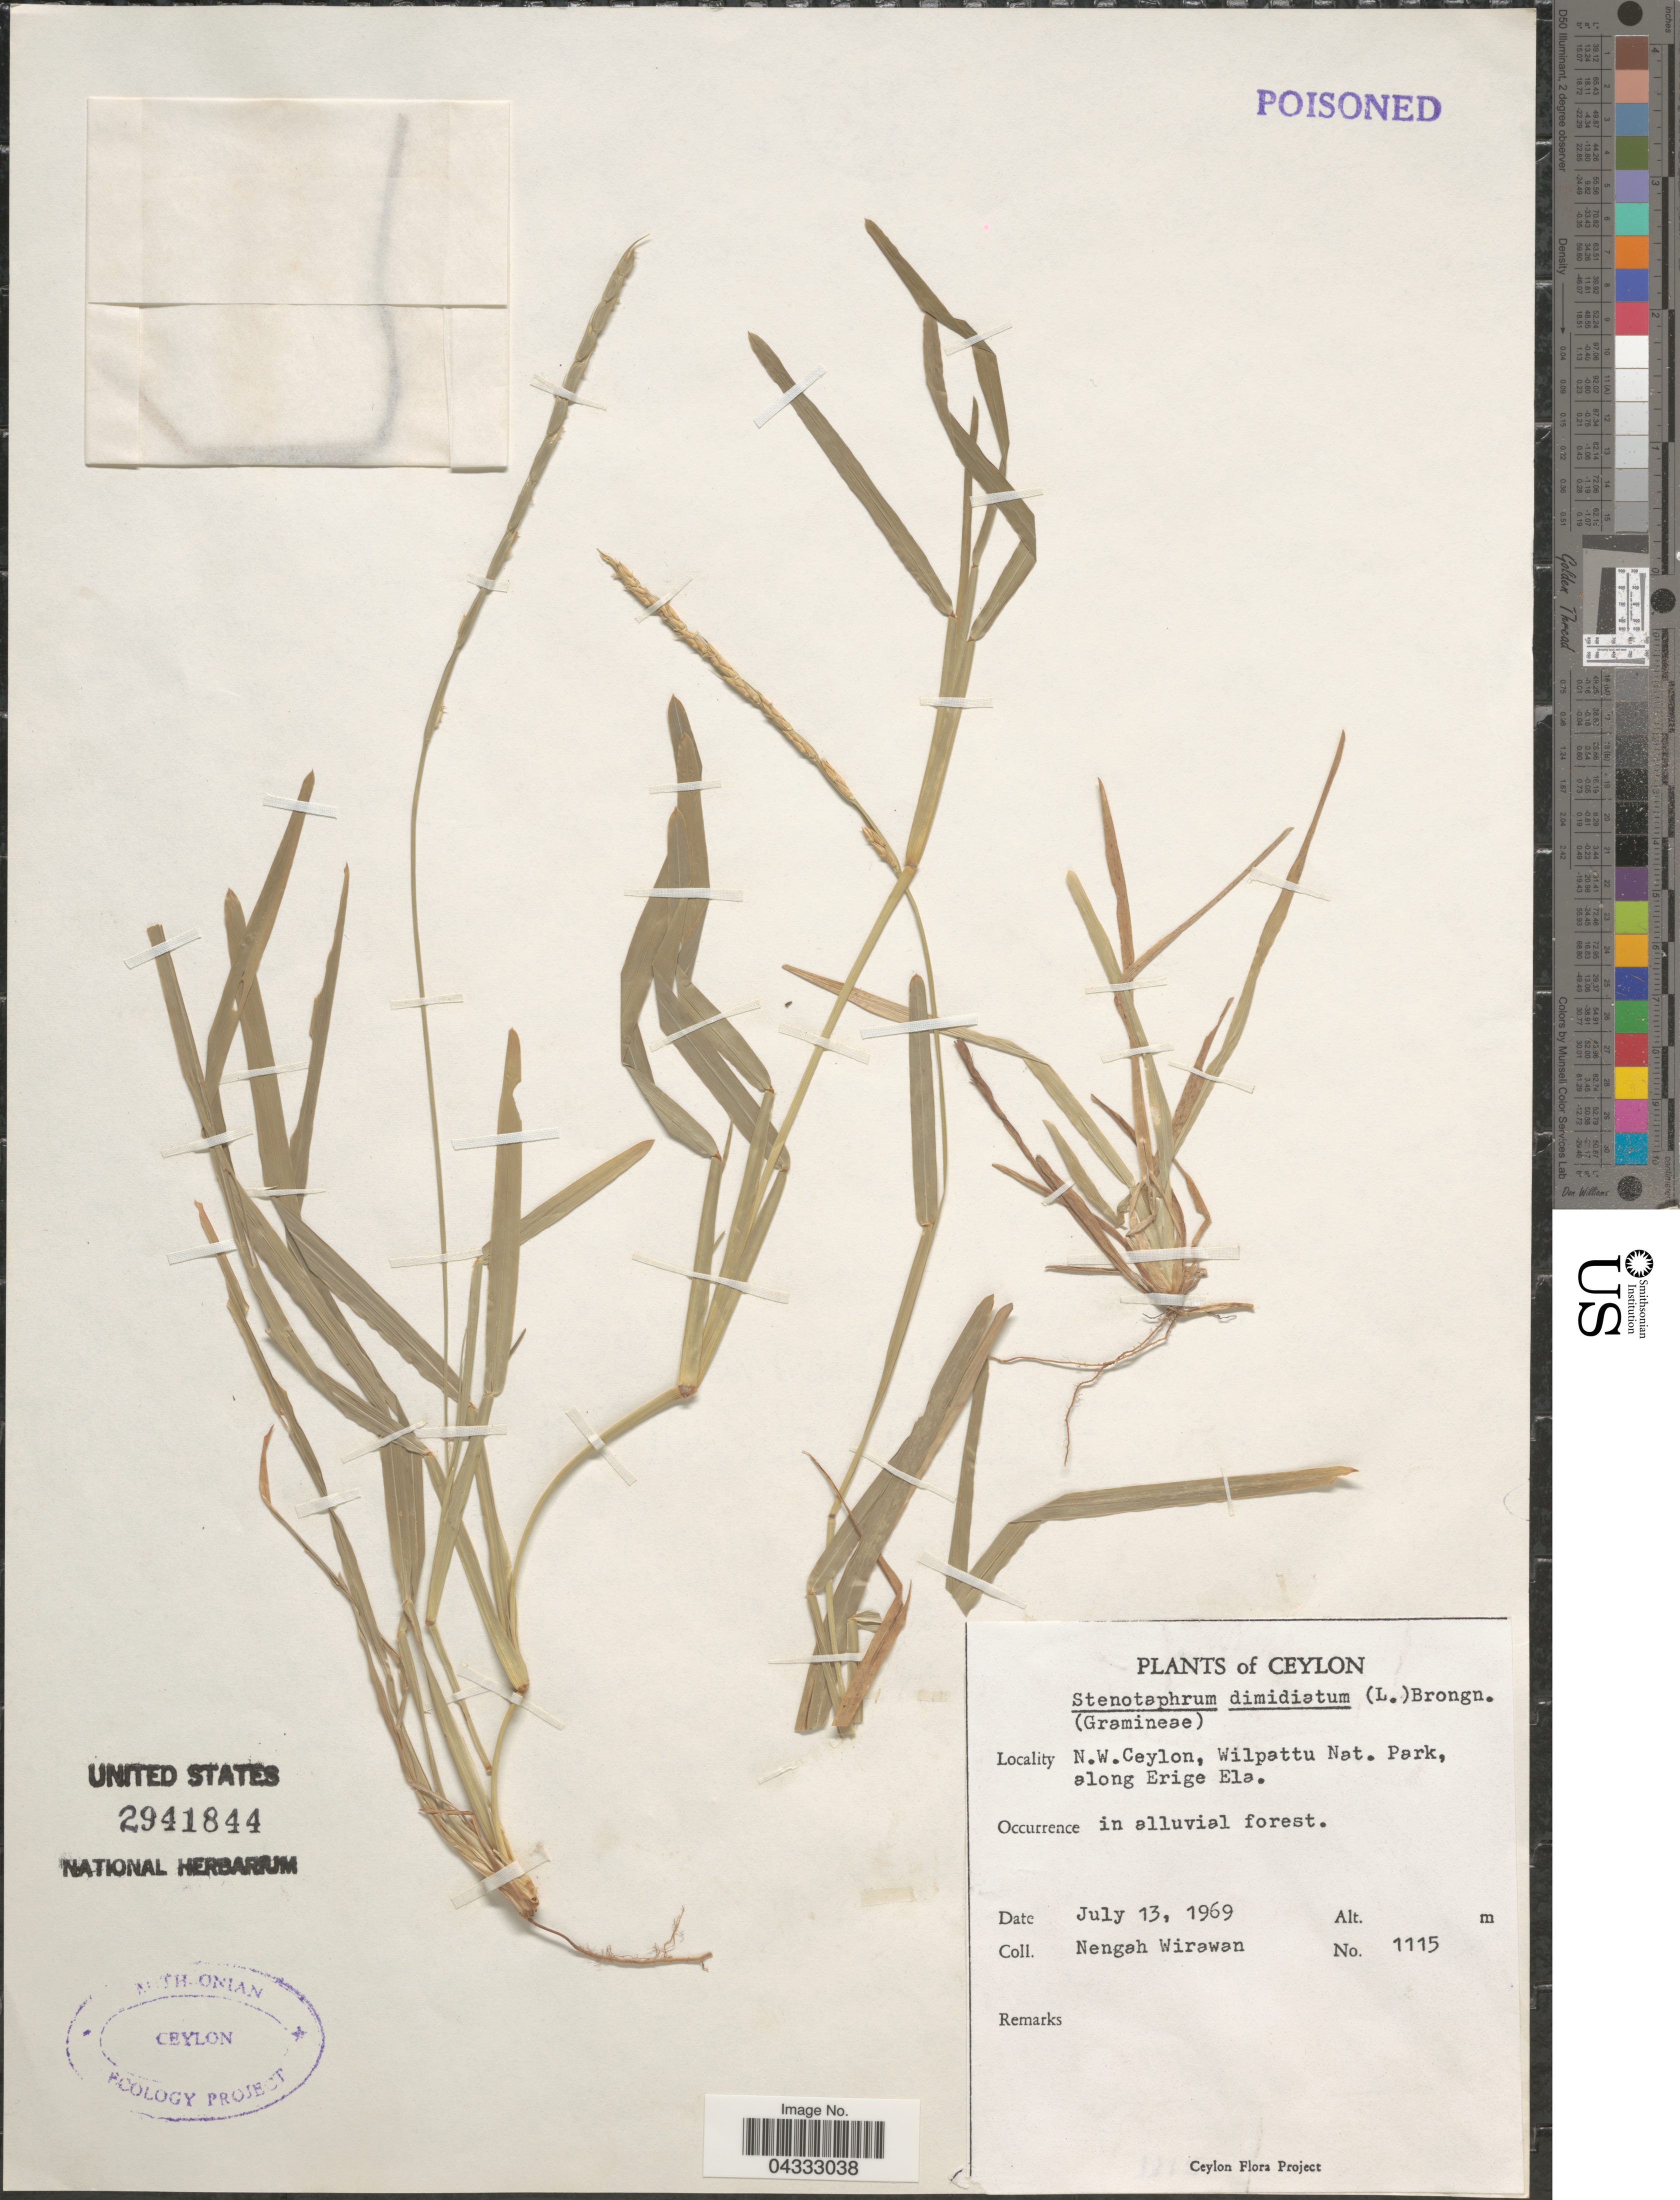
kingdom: Plantae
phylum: Tracheophyta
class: Liliopsida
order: Poales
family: Poaceae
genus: Stenotaphrum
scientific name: Stenotaphrum dimidiatum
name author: (L.) Brongn.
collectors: N. Wirawan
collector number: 1115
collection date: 1969-07-13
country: Sri Lanka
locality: Ceylon. N.W. Ceylon, Wilpattu Nat. Park, along Erige Ela. In alluvial forest.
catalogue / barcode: US 2941844